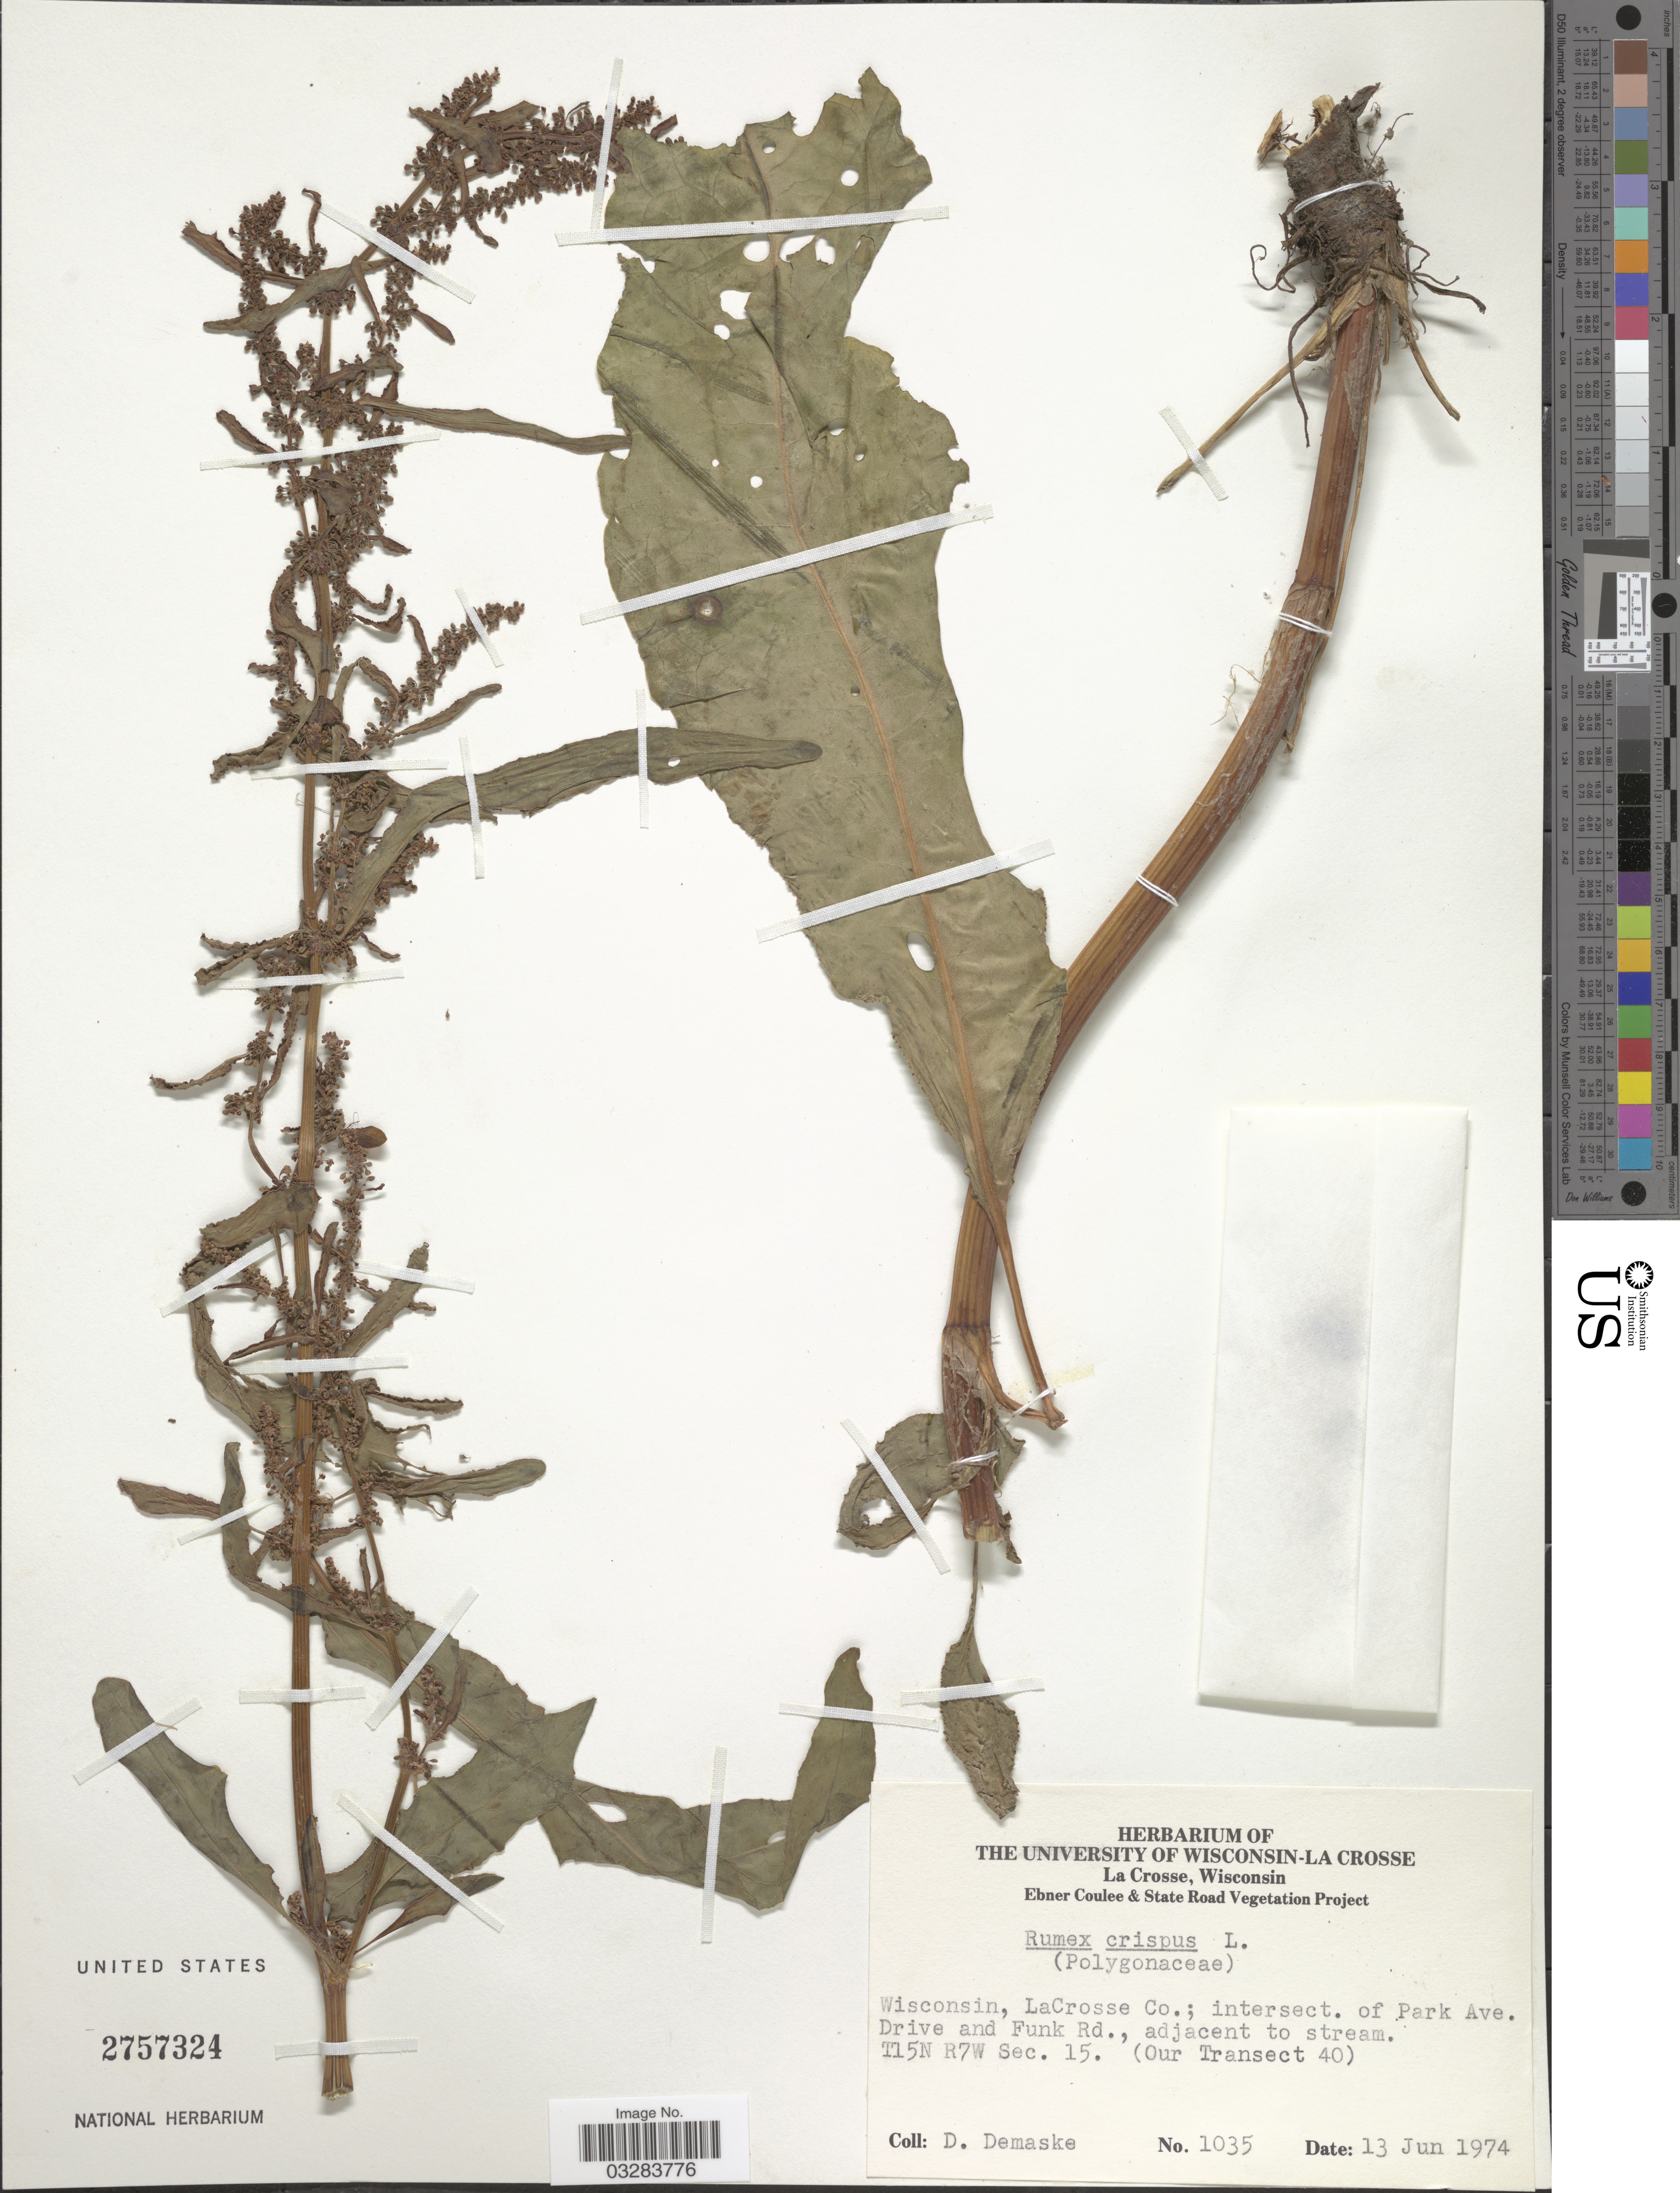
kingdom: Plantae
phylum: Tracheophyta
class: Magnoliopsida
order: Caryophyllales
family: Polygonaceae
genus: Rumex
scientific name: Rumex crispus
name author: L.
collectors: D. Demaske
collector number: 1035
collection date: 1974-06-13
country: United States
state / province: Wisconsin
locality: LaCrosse Co.; intersect. of Park Ave. Drive and Funk Rd., adjacent to stream. T15N R7W Sec. 15. (Our Transect 40).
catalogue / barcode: US 2757324